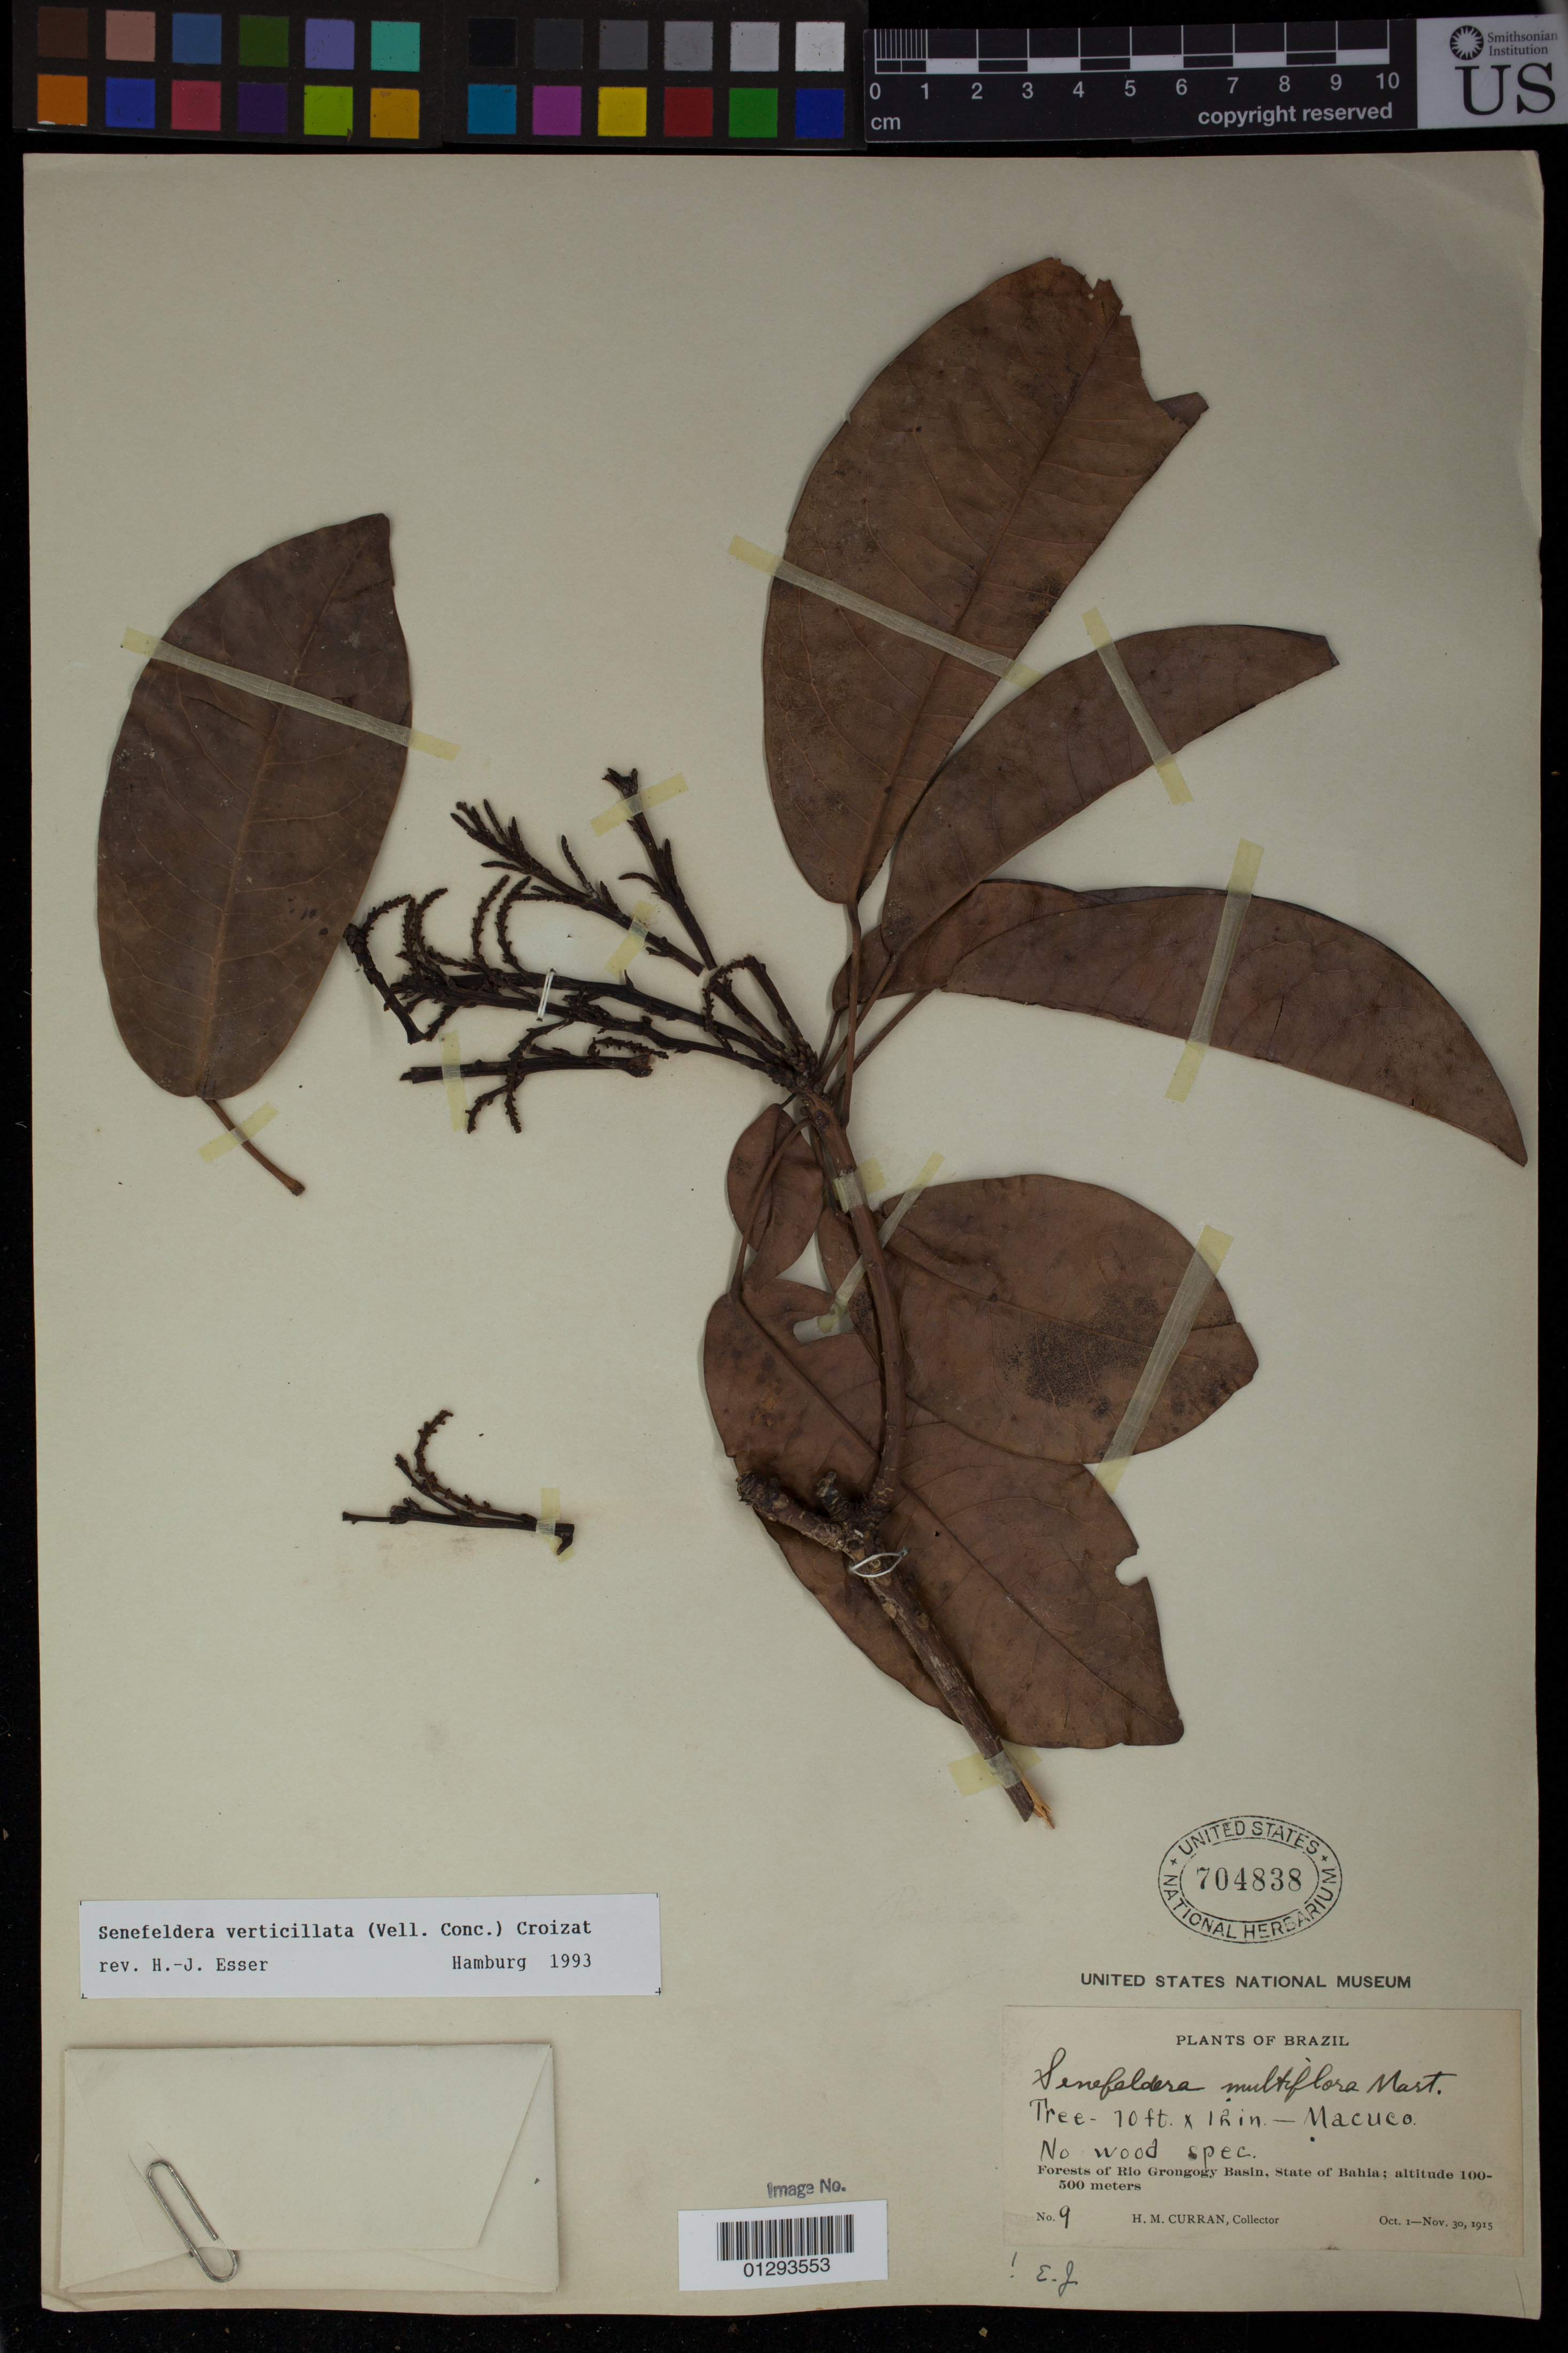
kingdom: Plantae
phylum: Tracheophyta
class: Magnoliopsida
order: Malpighiales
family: Euphorbiaceae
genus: Senefeldera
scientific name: Senefeldera verticillata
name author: (Vell.) Croizat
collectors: H. M. Curran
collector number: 9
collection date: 1915-10-01/1915-11-30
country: Brazil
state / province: Bahia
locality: Forests of Rio Grongogy Basin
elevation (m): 100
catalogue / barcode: US 704838